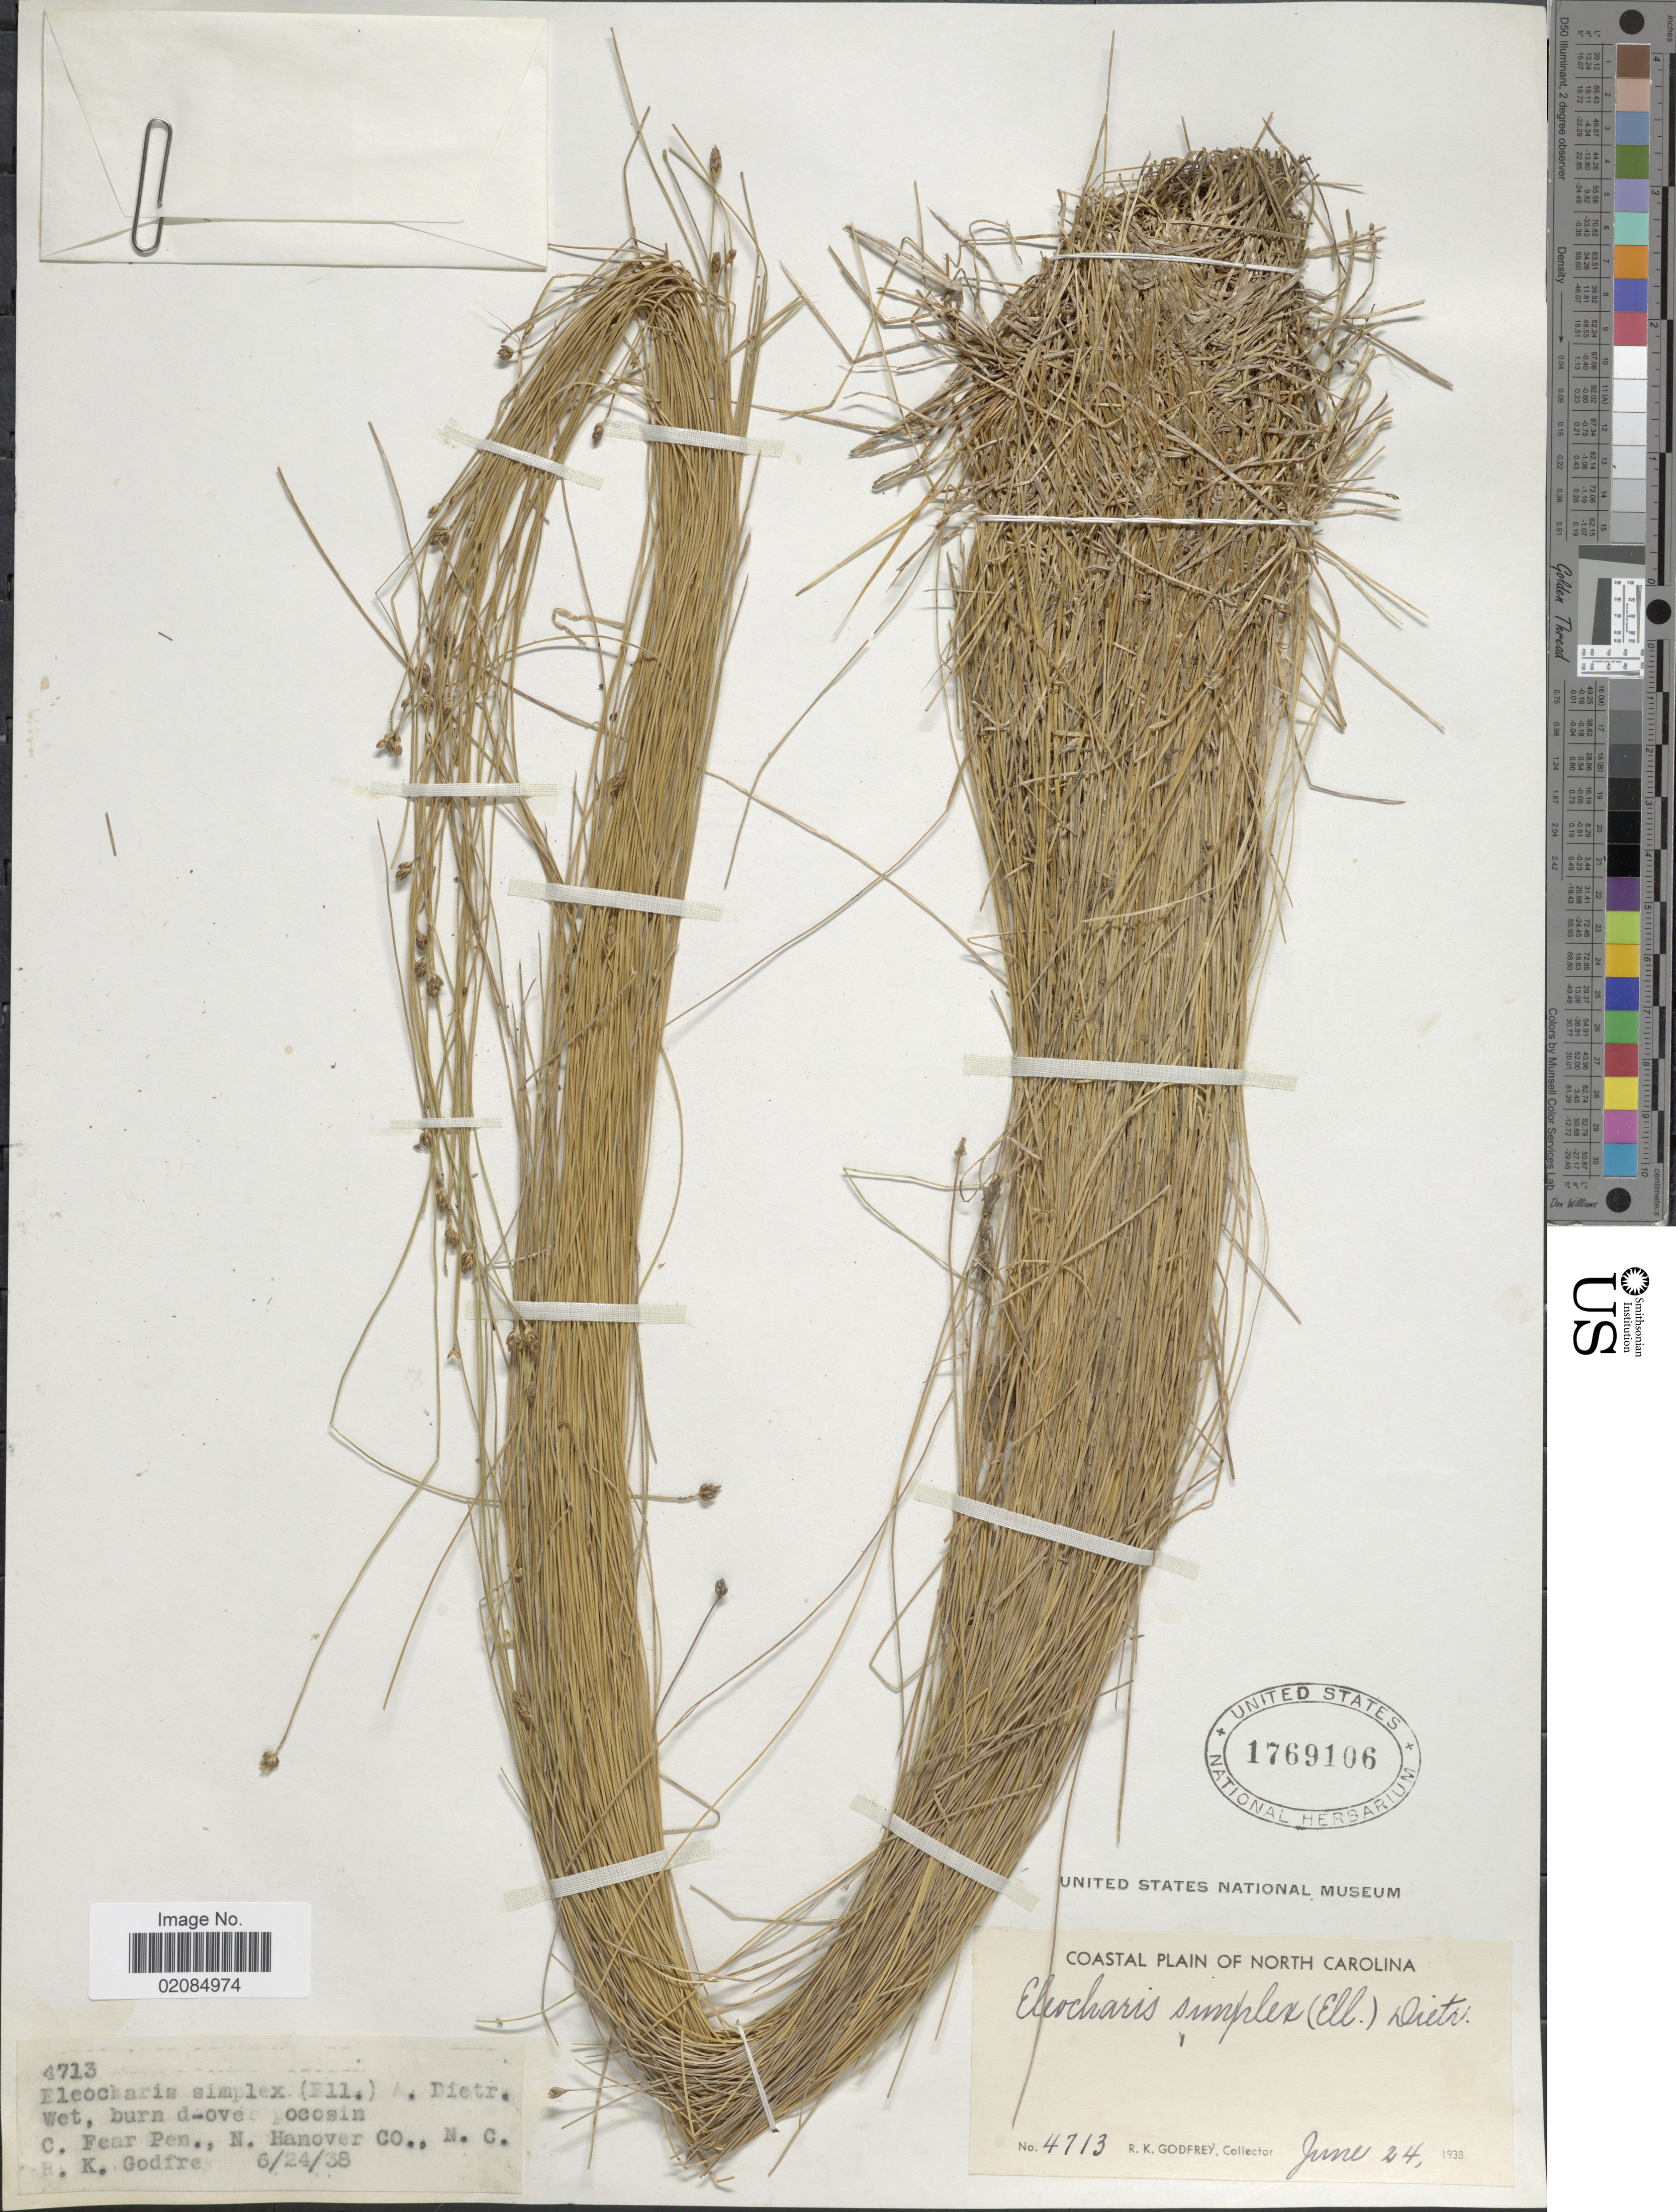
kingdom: Plantae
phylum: Tracheophyta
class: Liliopsida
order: Poales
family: Cyperaceae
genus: Eleocharis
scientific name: Eleocharis tuberculosa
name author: (Michx.) Roem. & Schult.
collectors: R. K. Godfrey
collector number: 4713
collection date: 1938-06-24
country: United States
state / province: North Carolina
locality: Coastal Plain of North Carolina. C. Fear Pen., N. Hanover Co., N.C.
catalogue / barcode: US 1769106